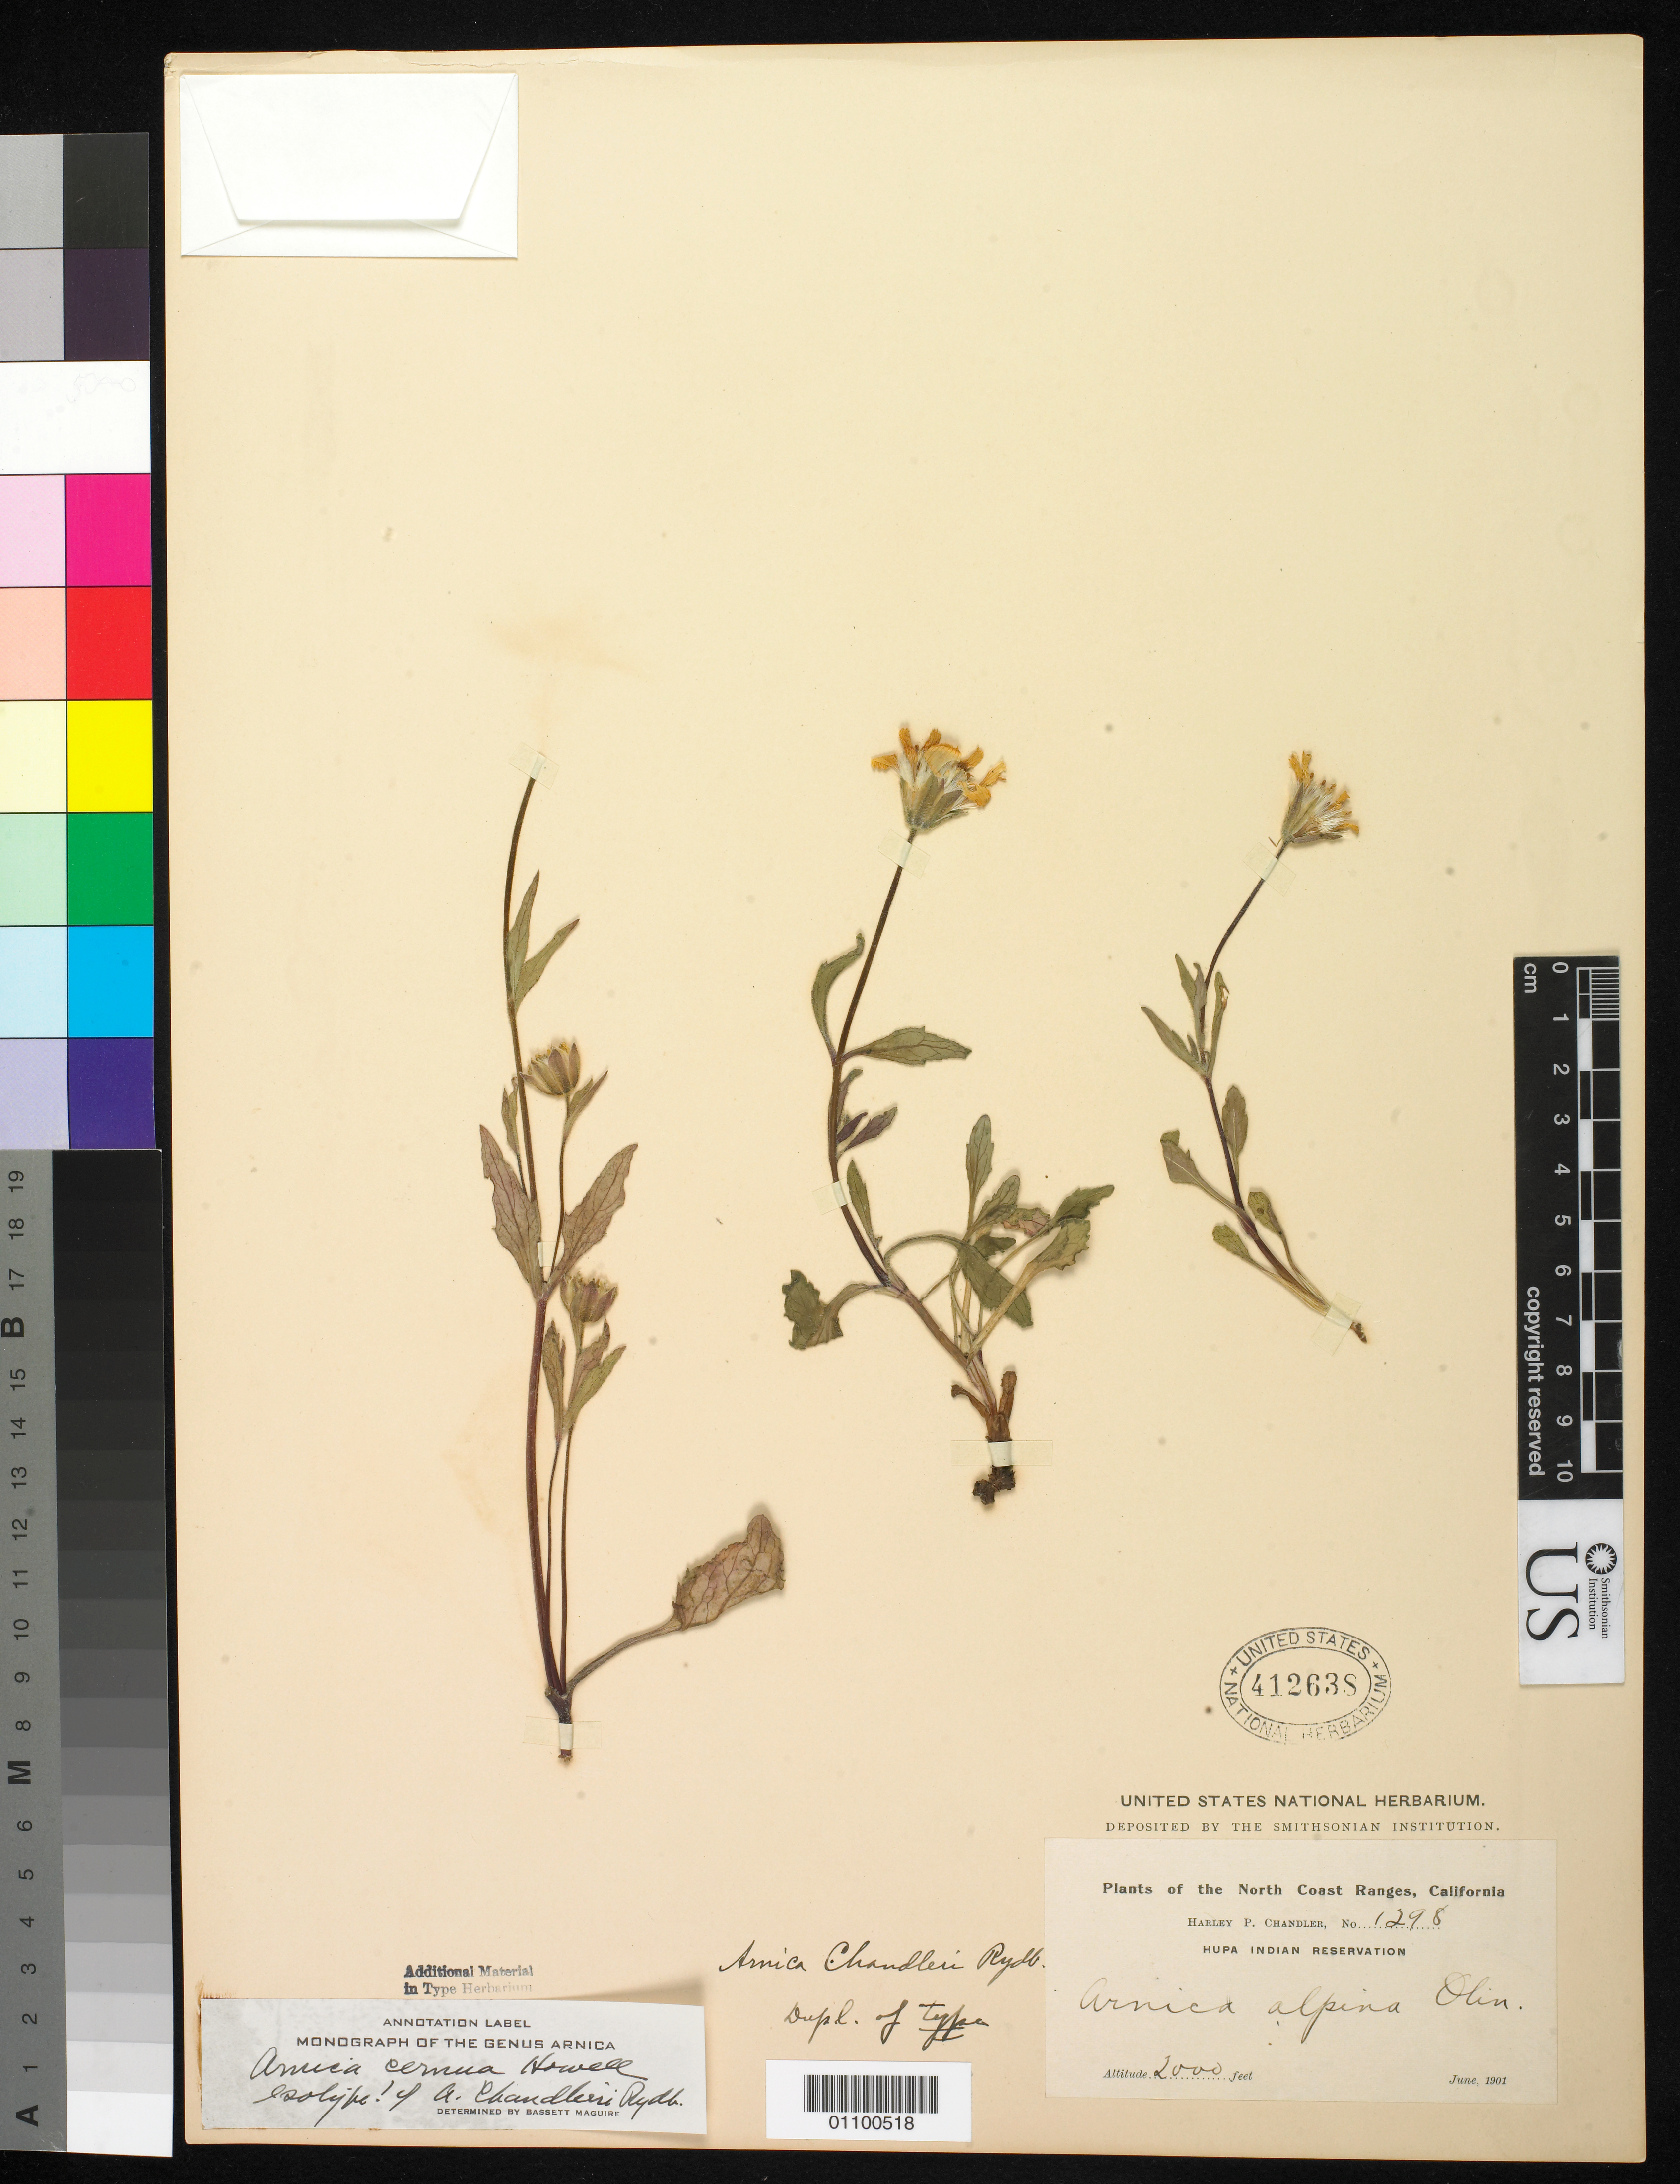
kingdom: Plantae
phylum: Tracheophyta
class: Magnoliopsida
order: Asterales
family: Asteraceae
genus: Arnica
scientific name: Arnica chandleri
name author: Rydb.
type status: Isotype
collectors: H. Chandler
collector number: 1298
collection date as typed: Jun 1901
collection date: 1901-06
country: United States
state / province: California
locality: Hupa Indian Reservation.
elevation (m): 610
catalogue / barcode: US 412638